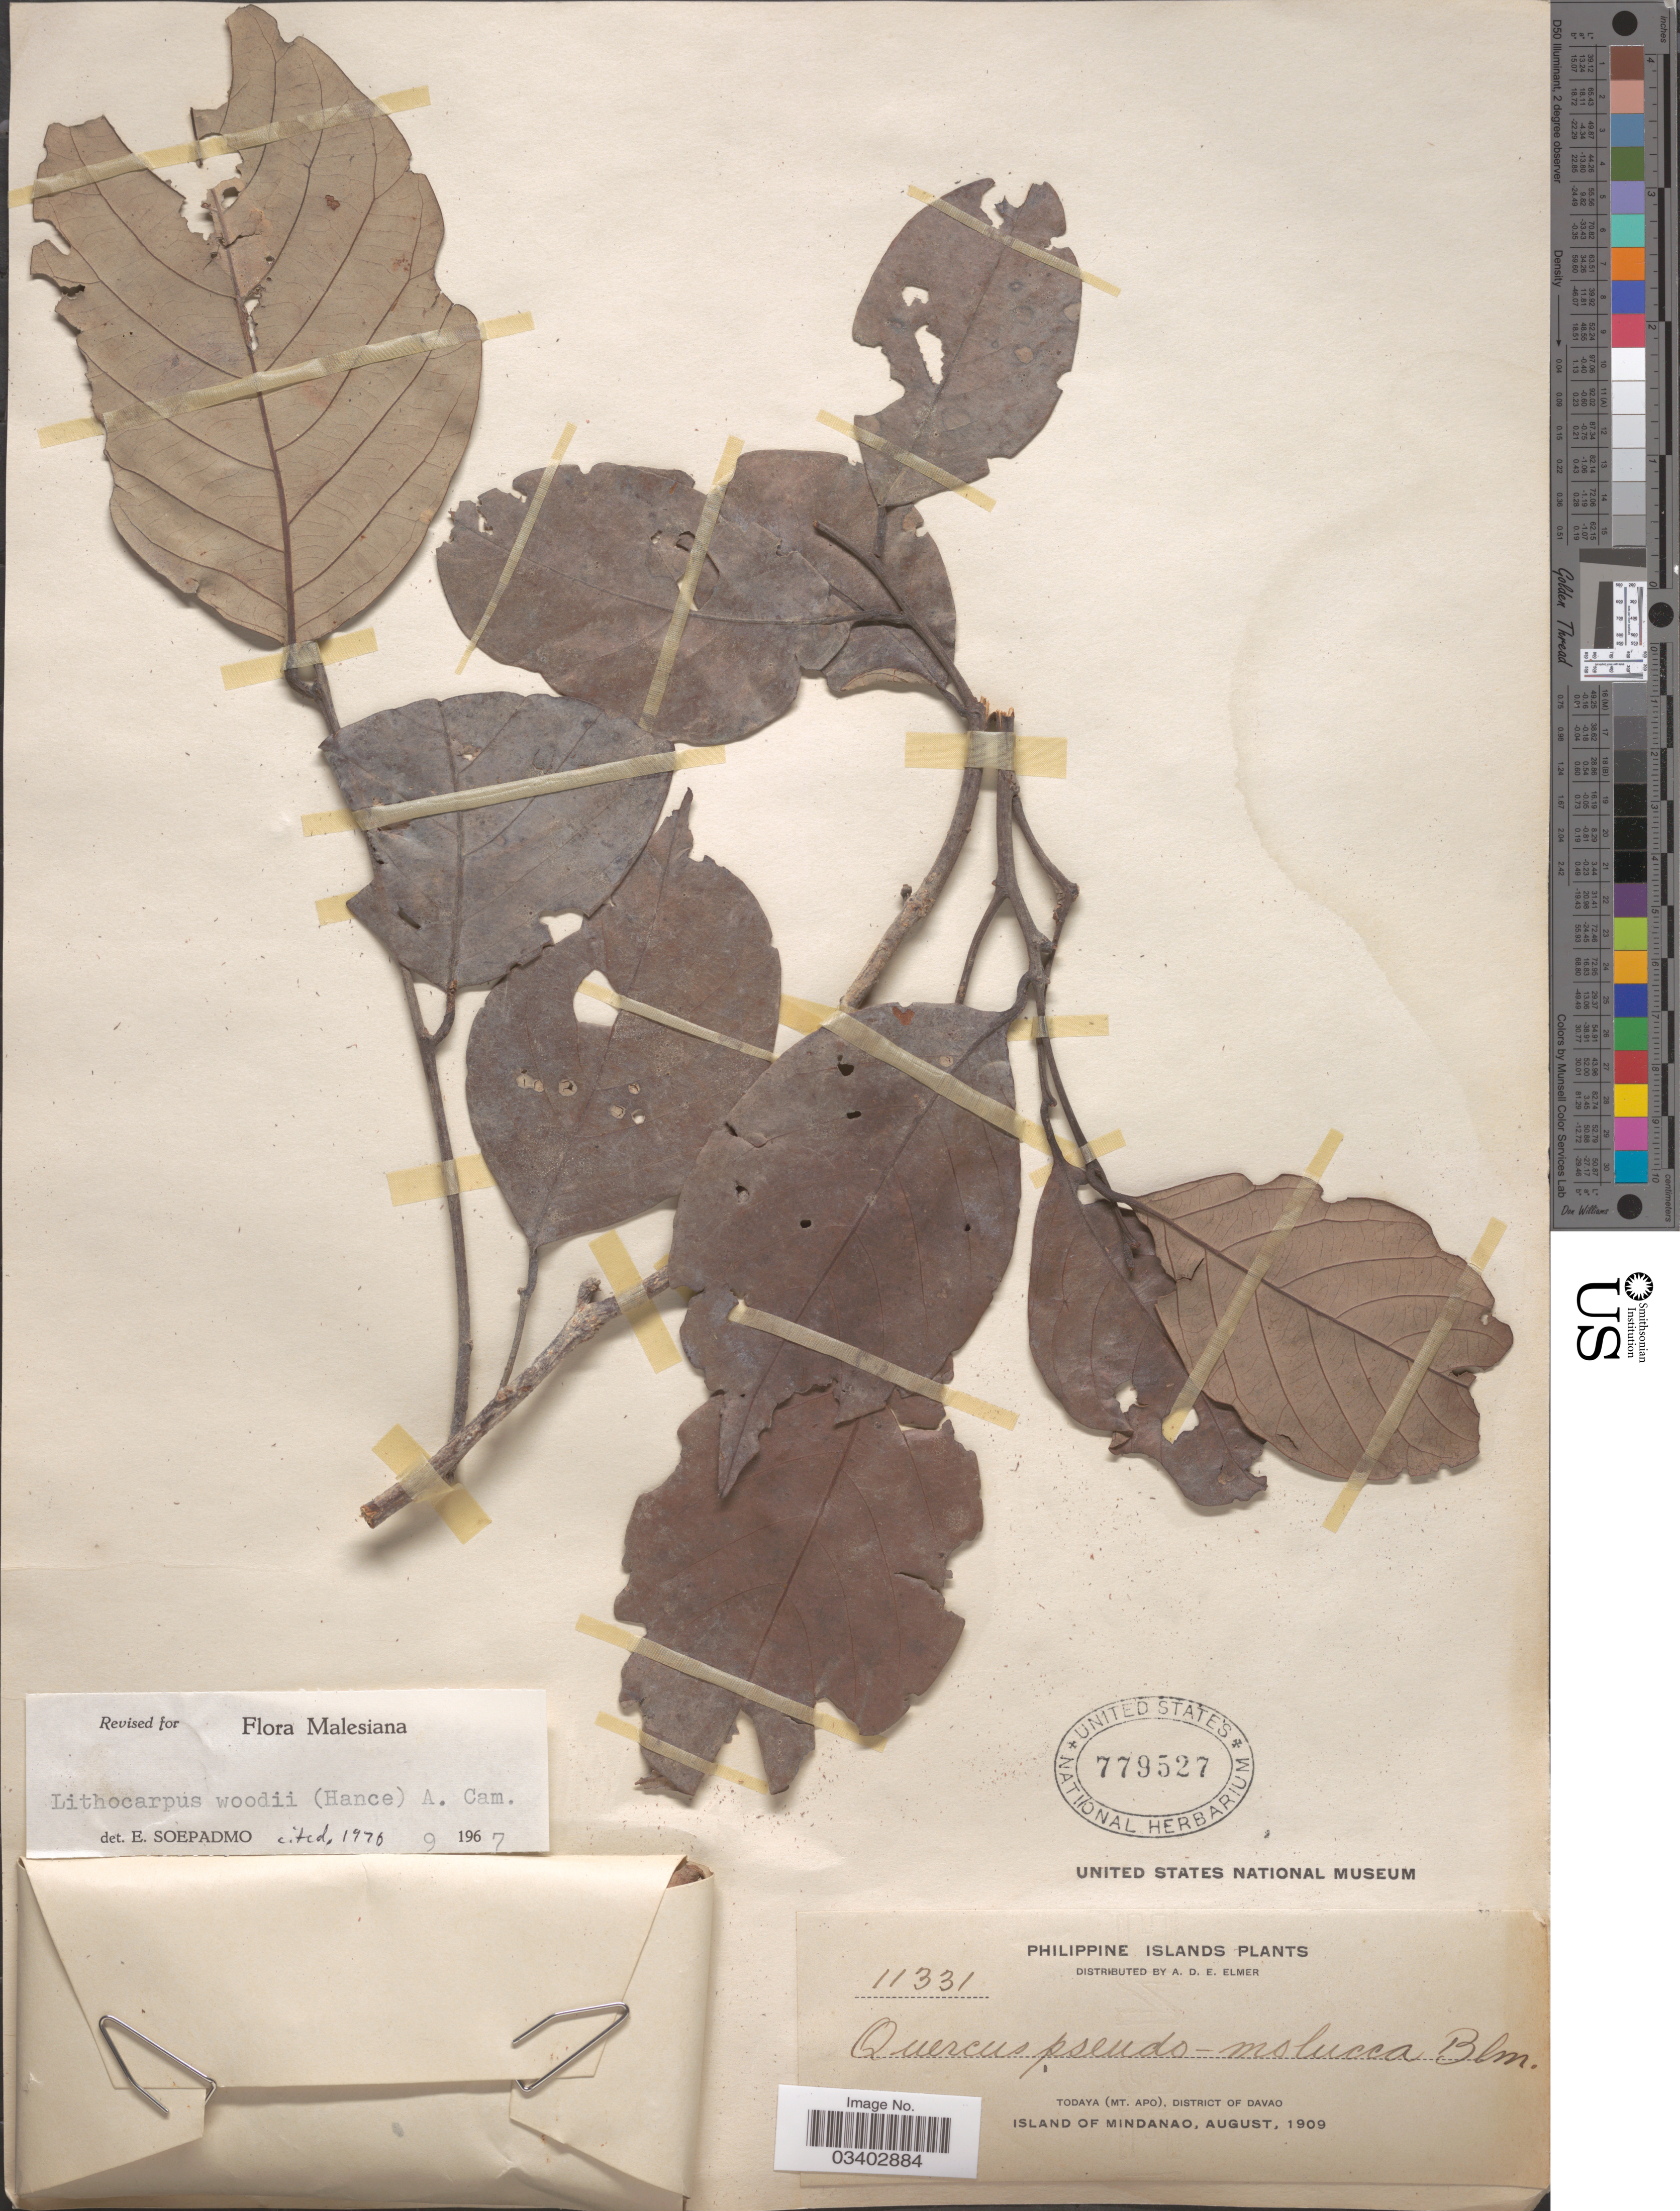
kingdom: Plantae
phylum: Tracheophyta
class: Magnoliopsida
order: Fagales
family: Fagaceae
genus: Lithocarpus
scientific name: Lithocarpus woodii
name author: (Hance) A. Camus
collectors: A. D. E. Elmer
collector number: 11331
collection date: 1909-08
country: Philippines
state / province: Davao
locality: Philippine Islands, Todaya (Mt. Apo), District of Davao, Island of Mindanao.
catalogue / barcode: US 779527